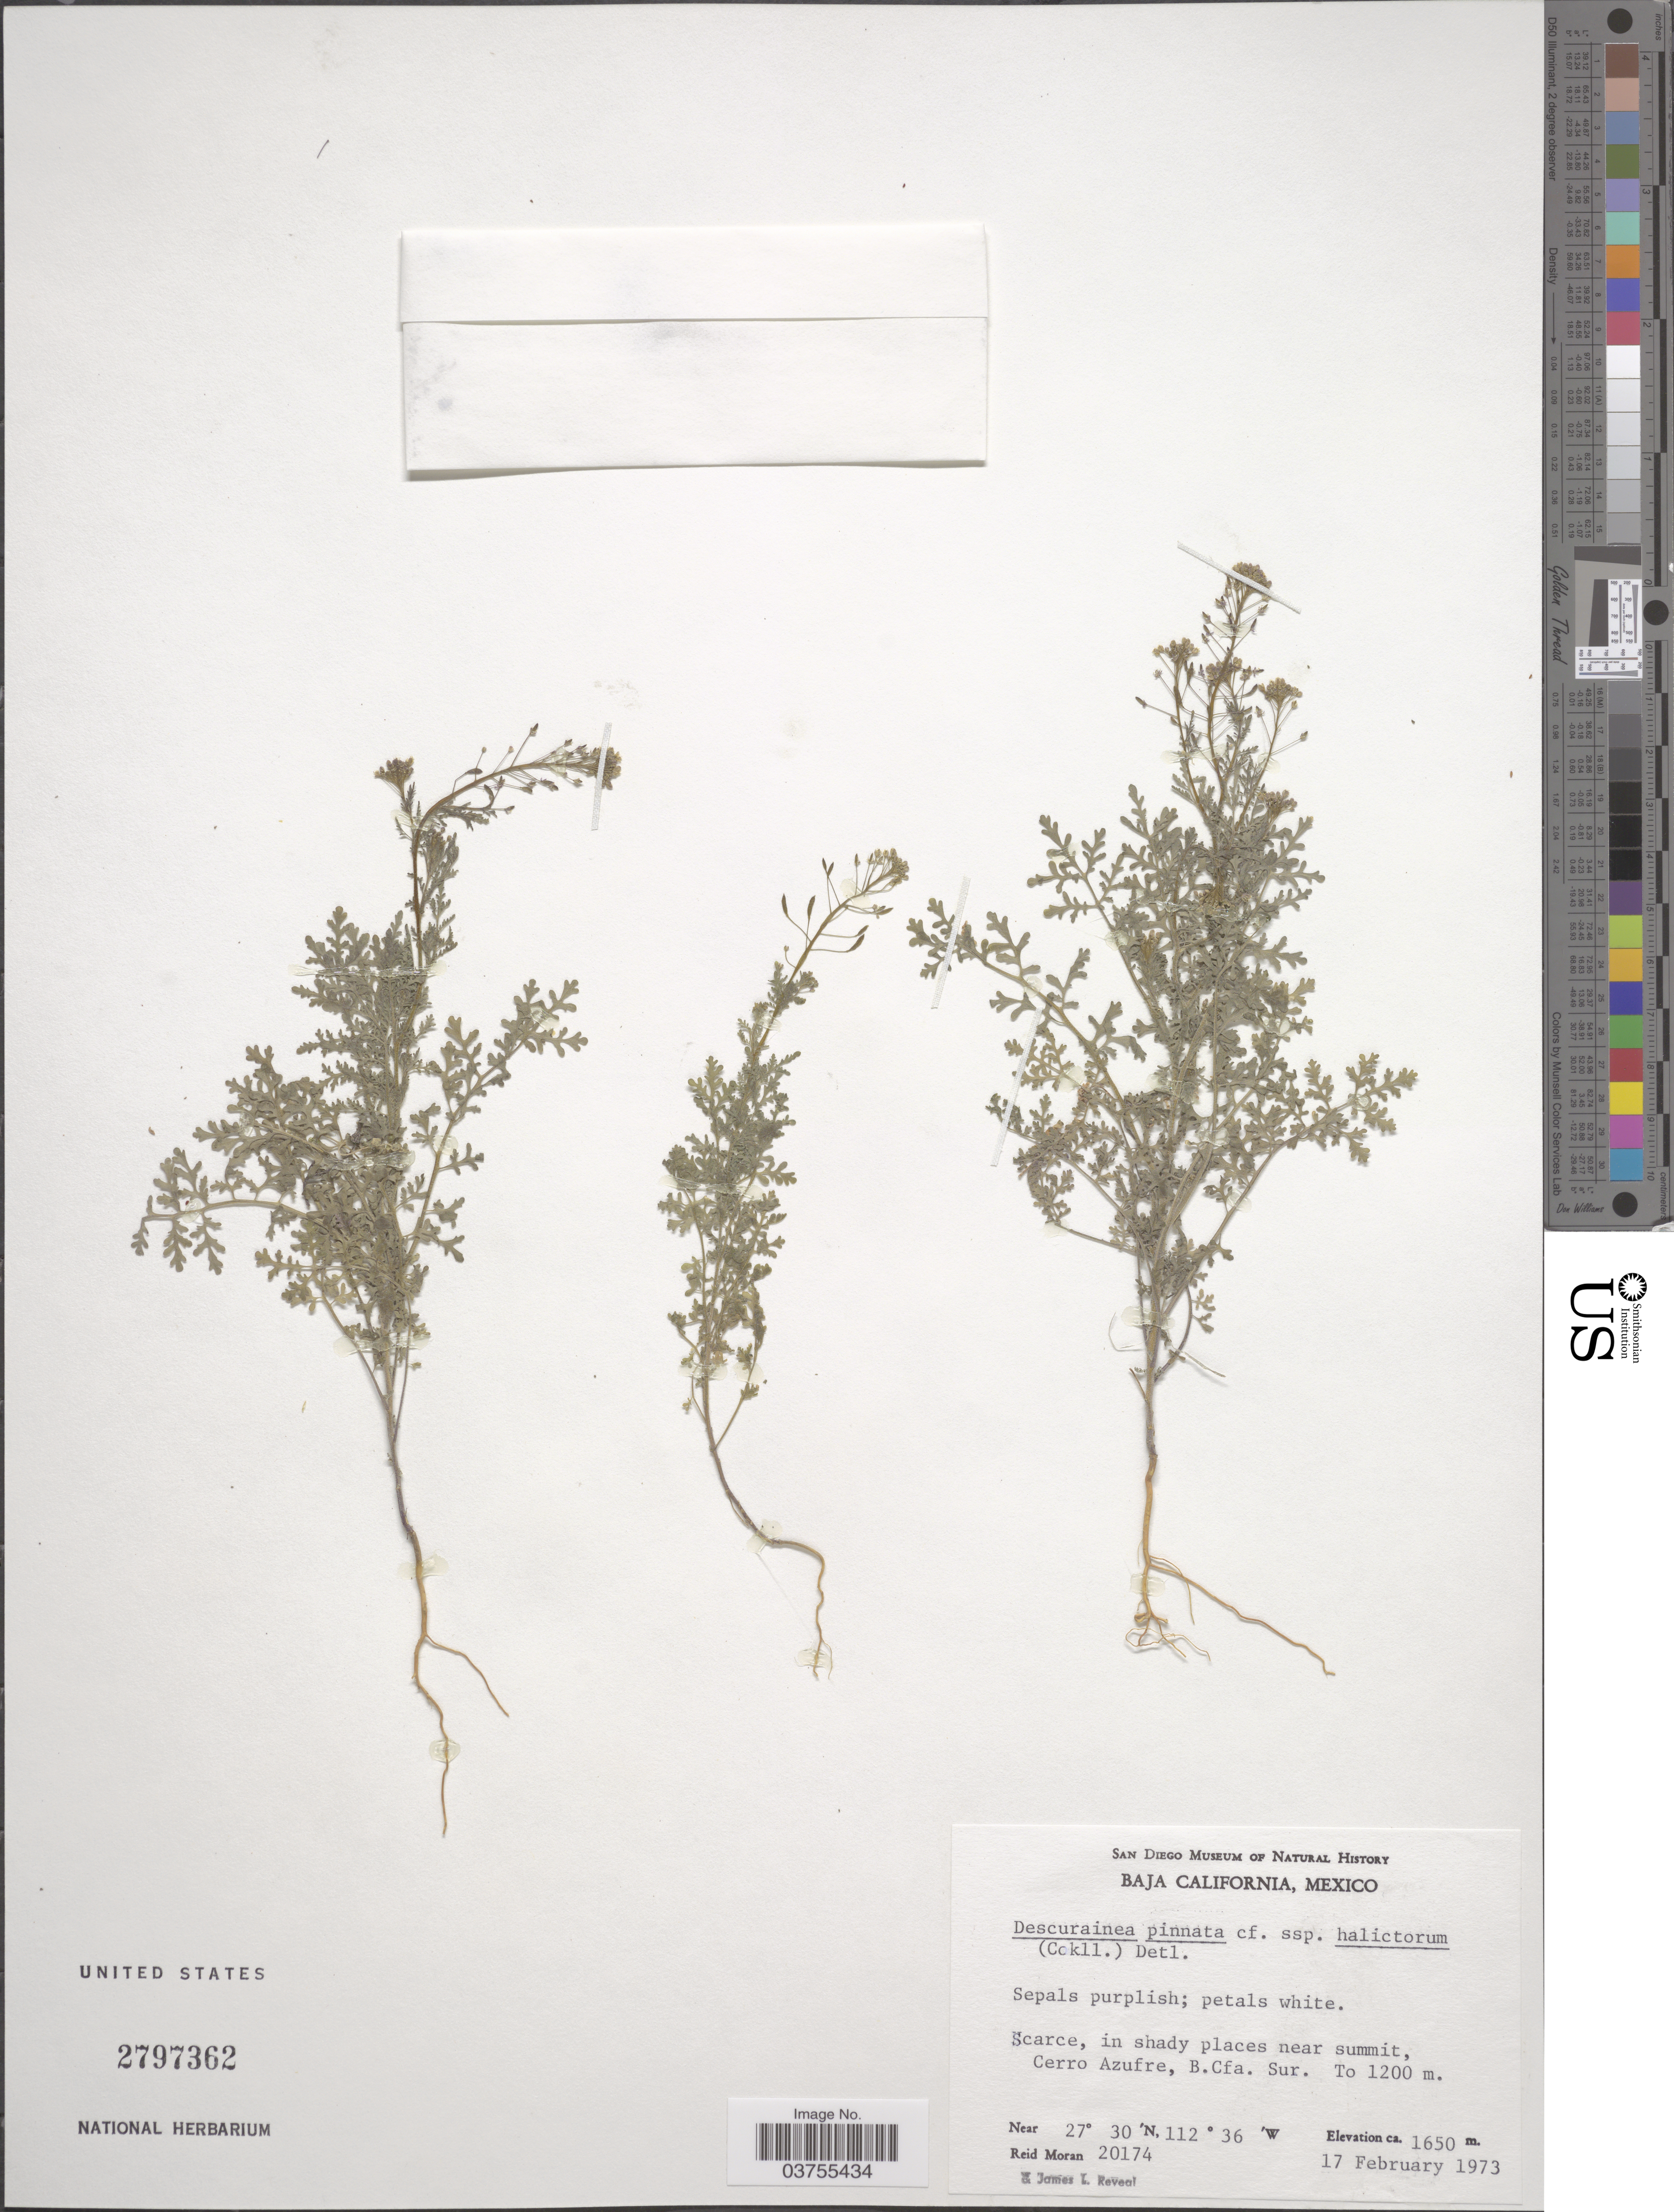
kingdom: Plantae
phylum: Tracheophyta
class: Magnoliopsida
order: Brassicales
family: Brassicaceae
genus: Descurainia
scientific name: Descurainia pinnata subsp. halictorum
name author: (Cockerell) Detling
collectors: R. Moran & J. L. Reveal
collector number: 20174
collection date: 1973-02-17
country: Mexico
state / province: Baja California Sur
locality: Scarce, in shady places near summit. Cerro Azufre, To 1200 m.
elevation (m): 1650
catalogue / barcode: US 2797362